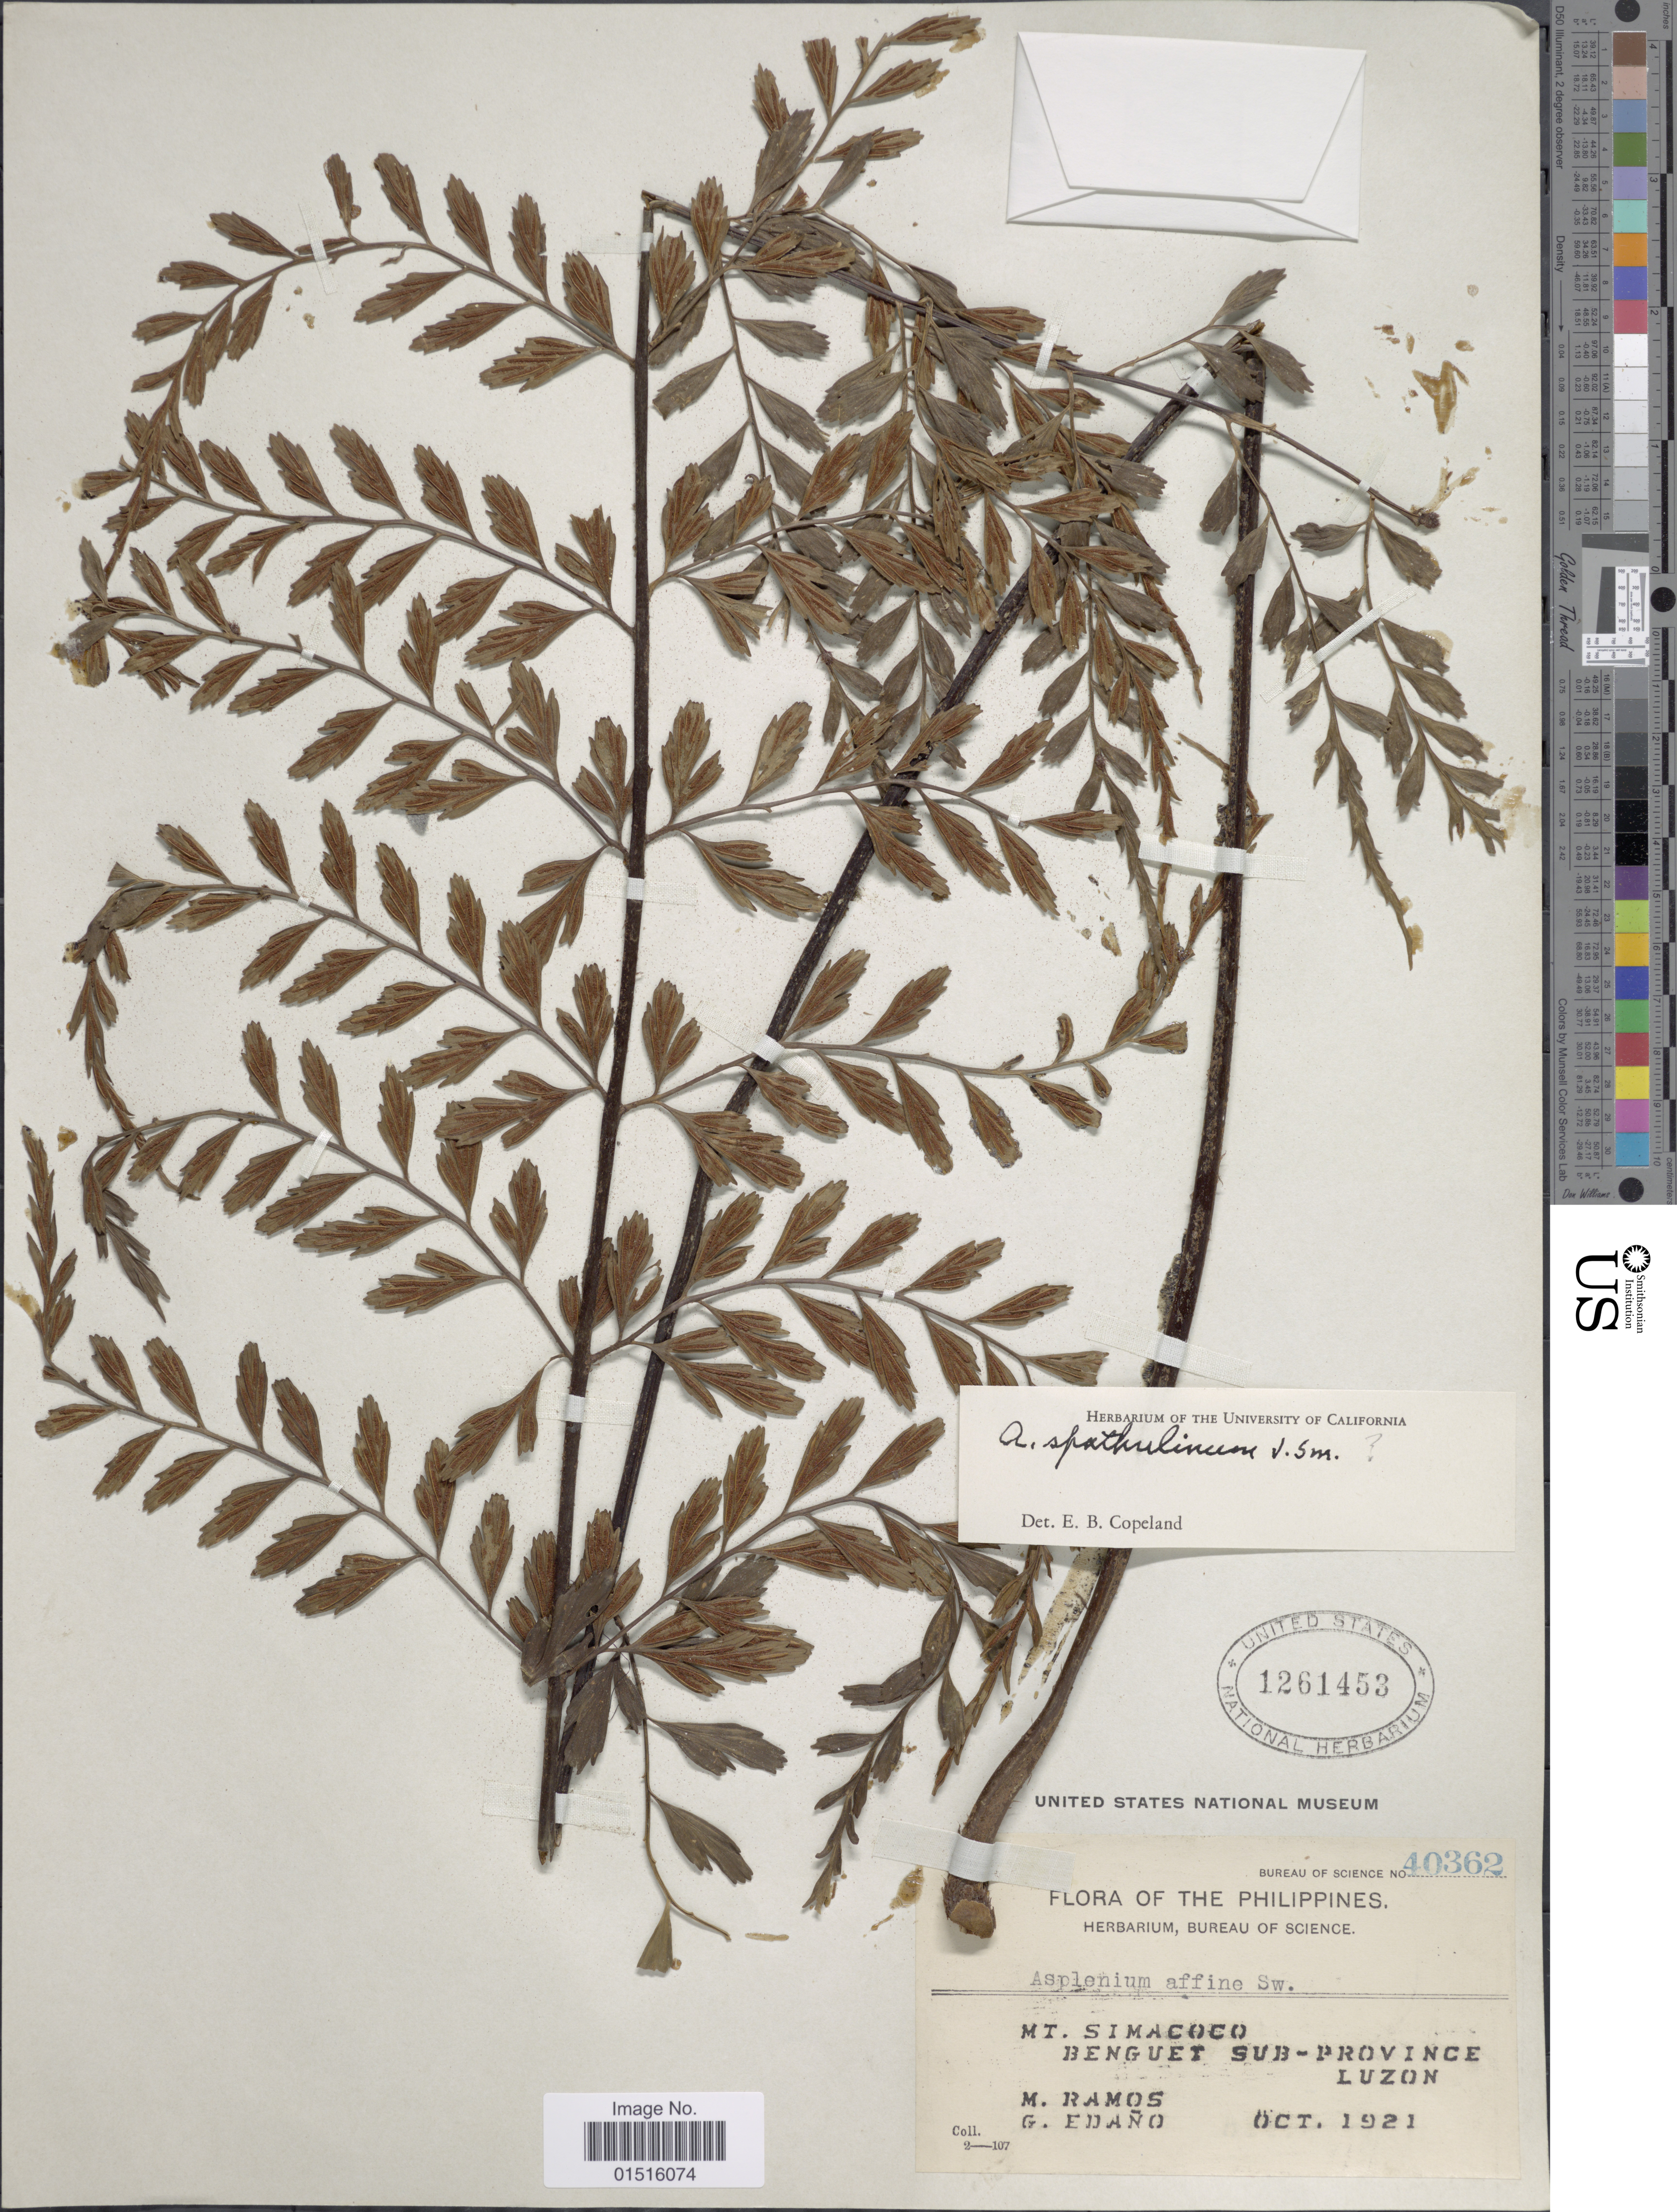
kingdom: Plantae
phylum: Tracheophyta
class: Polypodiopsida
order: Polypodiales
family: Aspleniaceae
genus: Asplenium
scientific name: Asplenium affine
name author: Sw.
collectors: M. Ramos & G. Edaño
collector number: Bureau Of Science 40362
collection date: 1921-10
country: Philippines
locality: Mt. Simacoco, Sub-province Luzon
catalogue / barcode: US 1261453